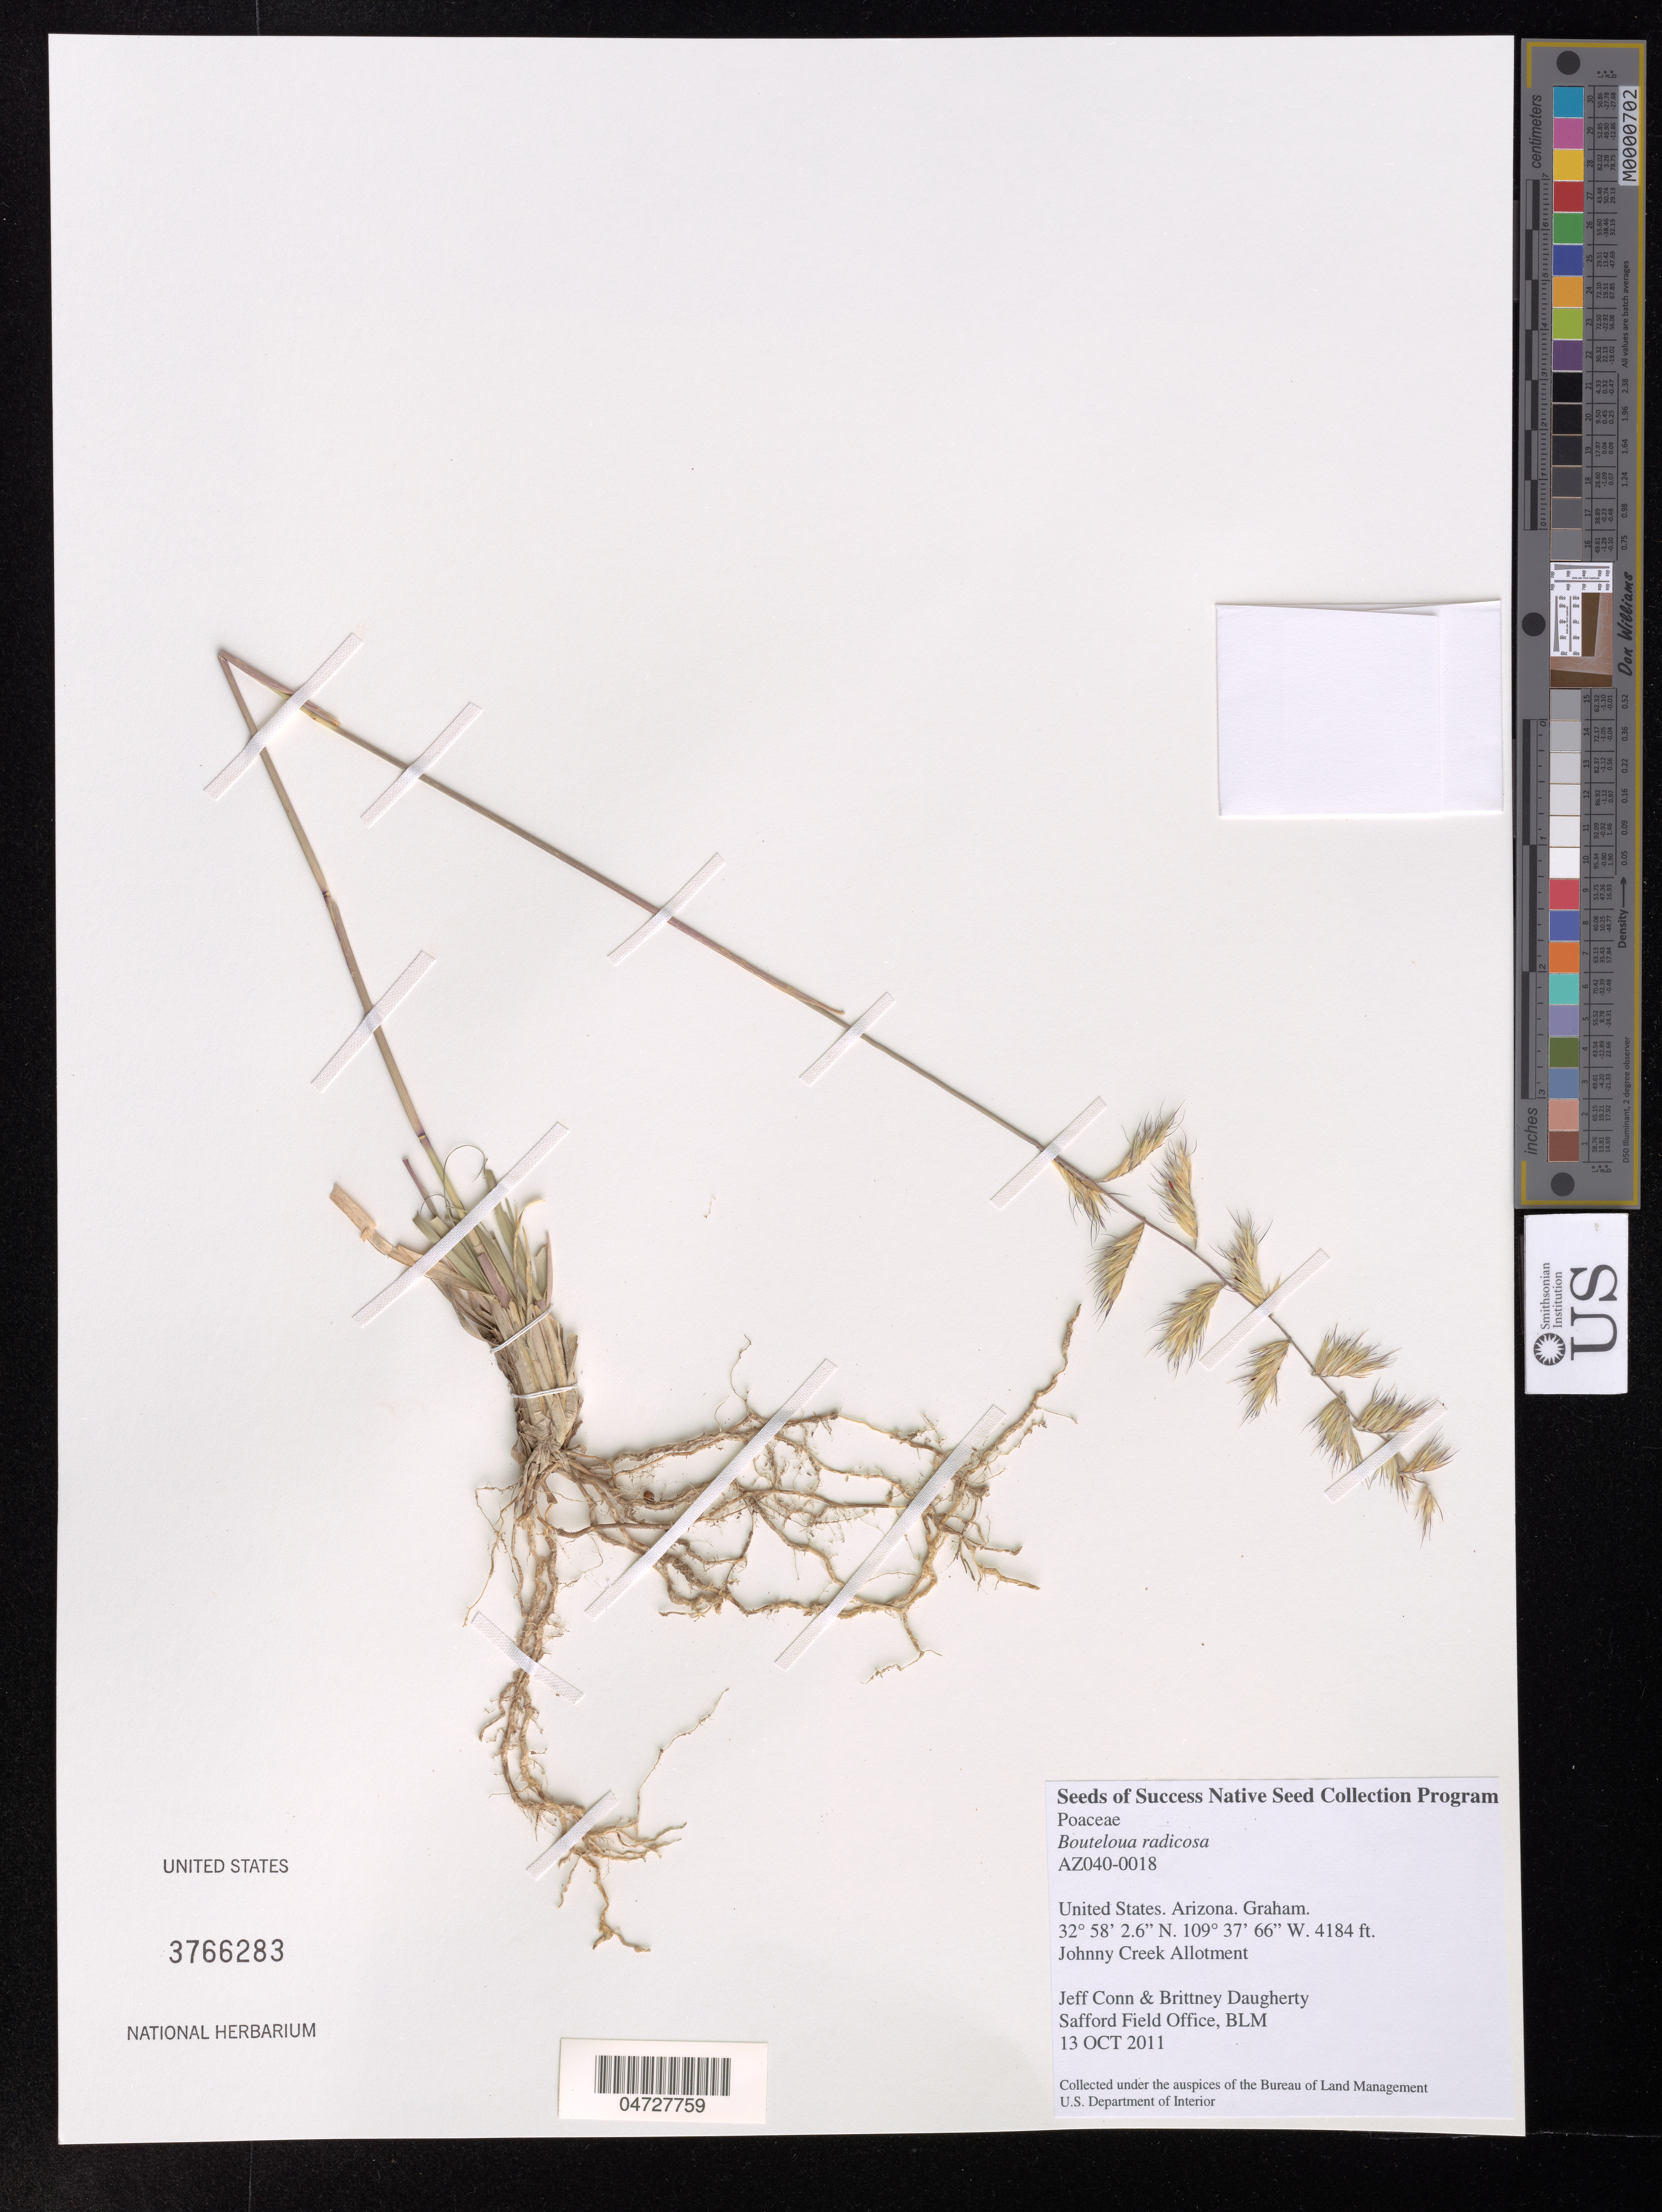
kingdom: Plantae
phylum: Tracheophyta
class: Liliopsida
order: Poales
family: Poaceae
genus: Bouteloua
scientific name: Bouteloua radicosa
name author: (E. Fourn.) Griffiths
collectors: J. Conn & B. Daugherty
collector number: AZ040-0018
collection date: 2011-10-13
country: United States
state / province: Arizona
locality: Graham, Johnny Creek Allotment.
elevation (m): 1275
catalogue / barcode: US 3766283